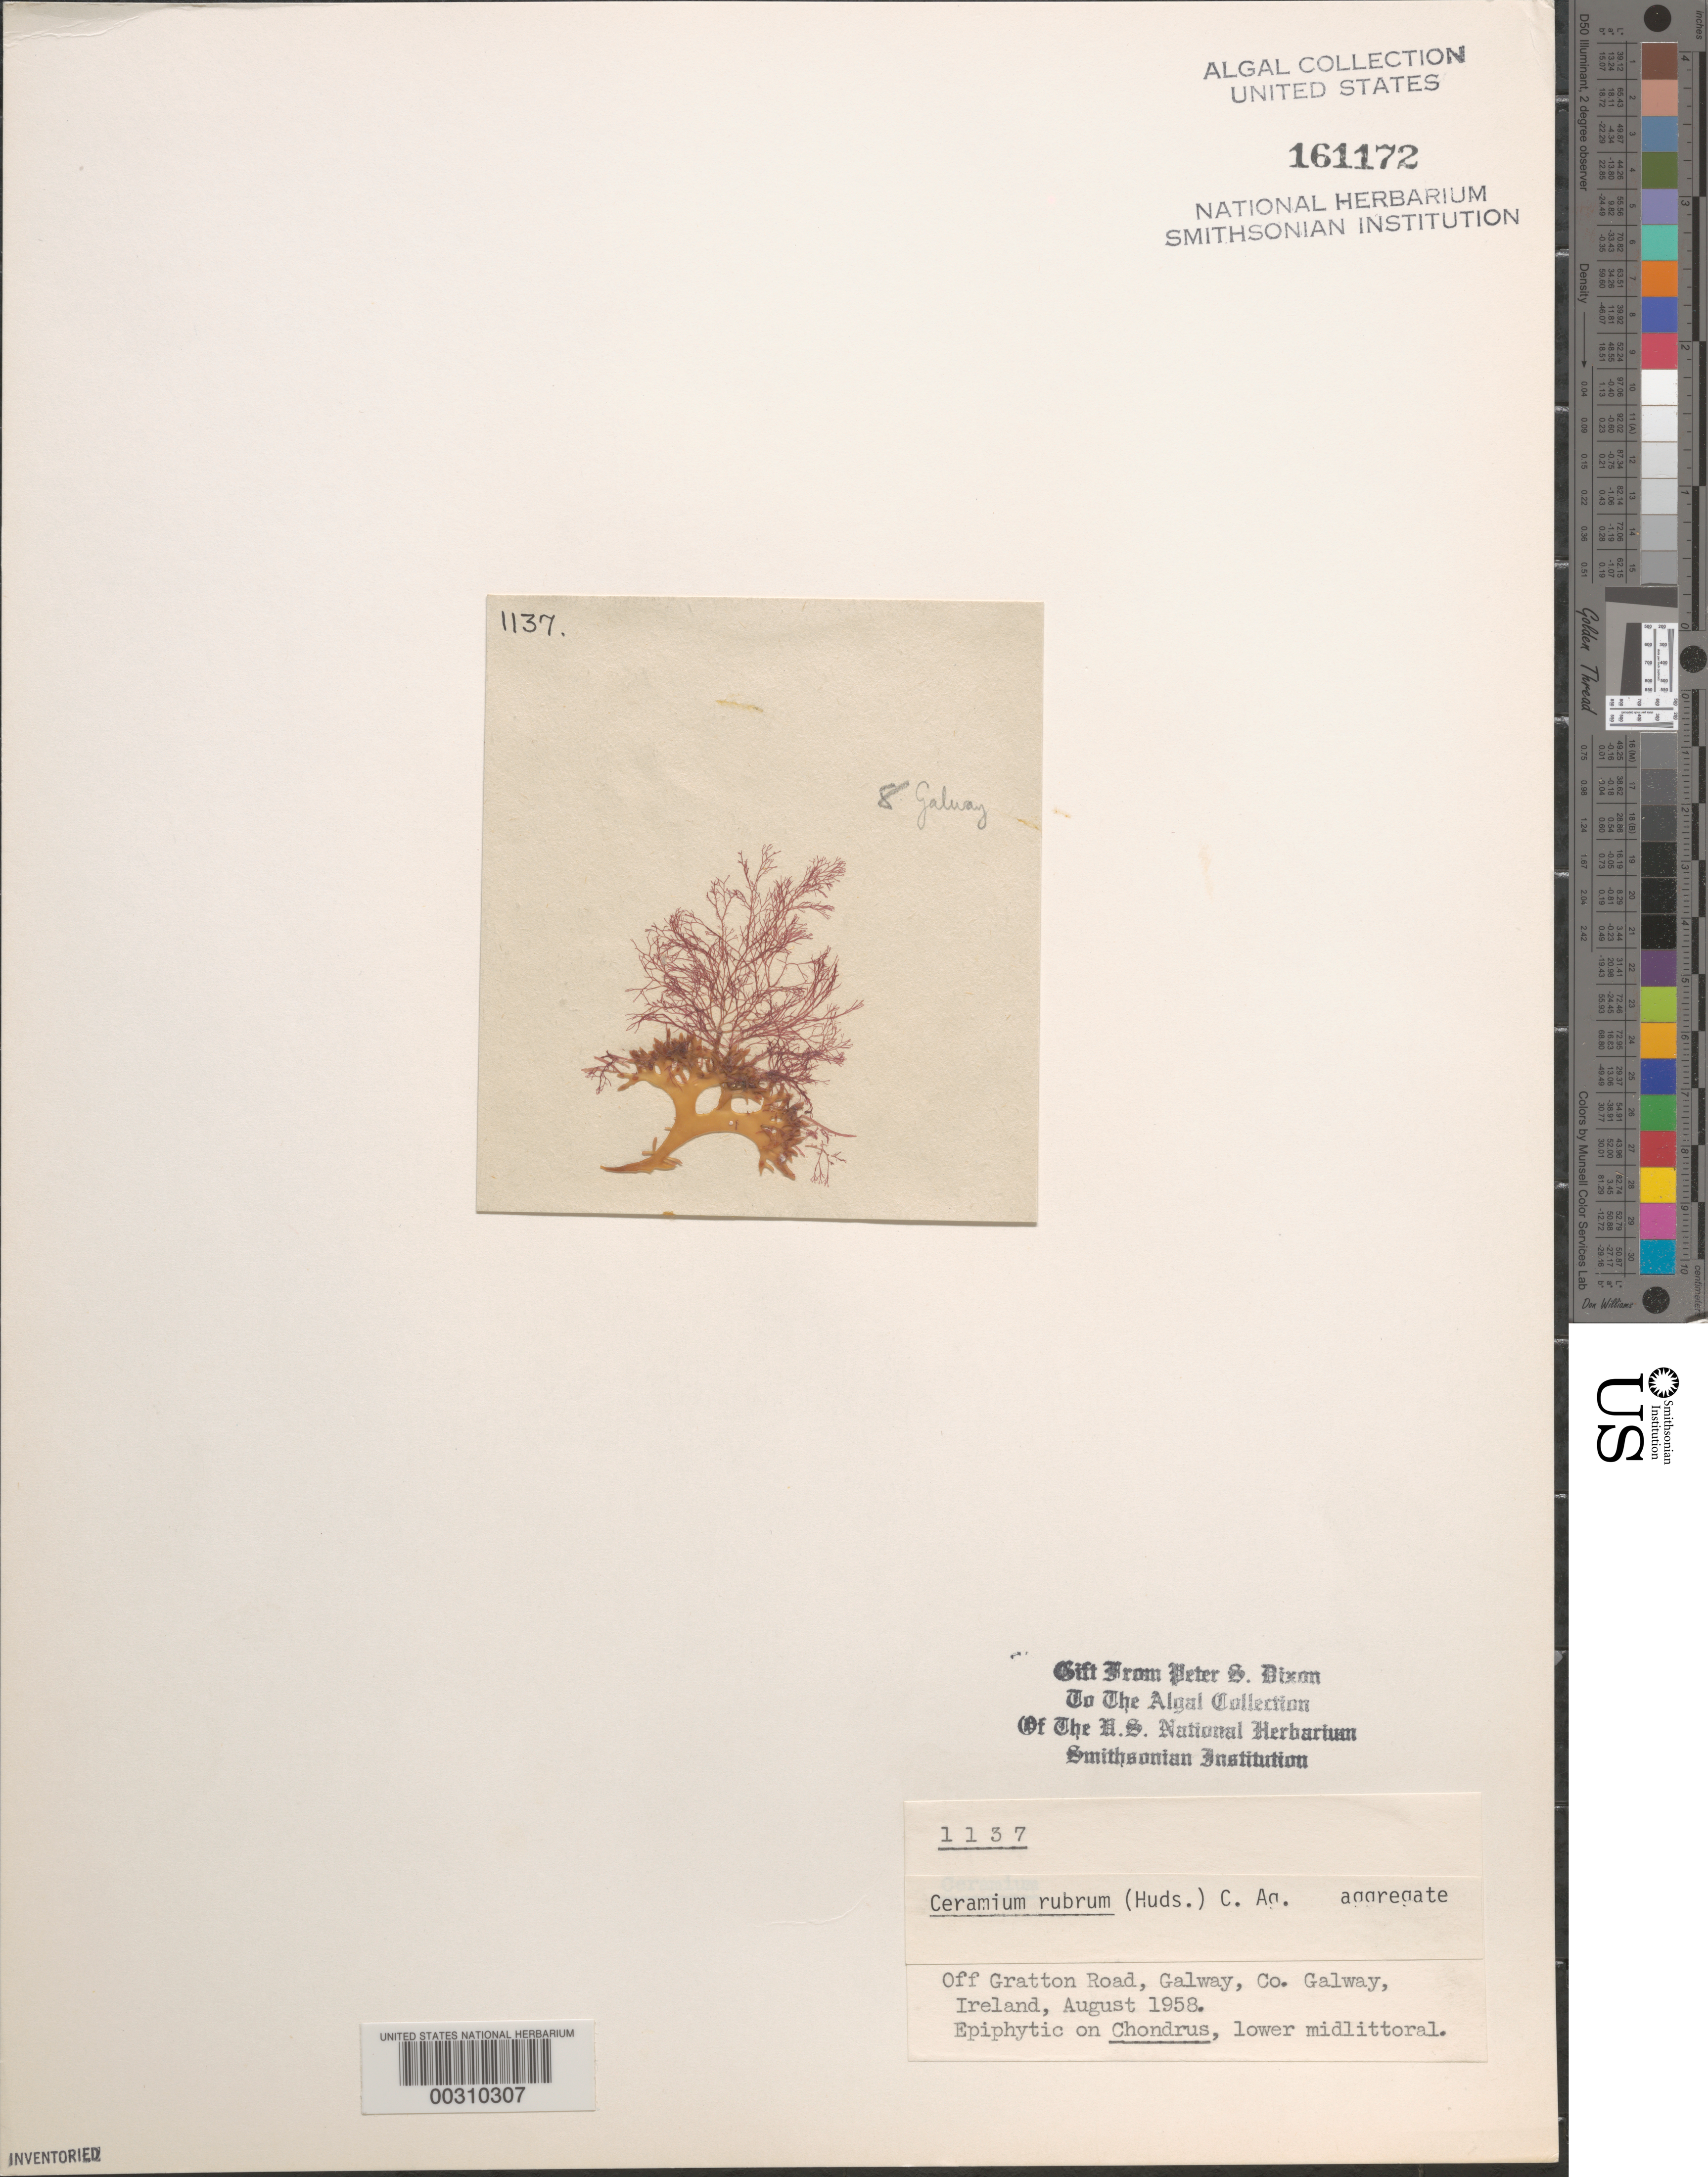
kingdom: Plantae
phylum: Rhodophyta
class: Florideophyceae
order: Ceramiales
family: Ceramiaceae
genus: Ceramium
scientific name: Ceramium rubrum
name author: C. Agardh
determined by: Dixon, P. S.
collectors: P. S. Dixon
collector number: PSD 1137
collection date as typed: Aug 1958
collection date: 1958-08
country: Ireland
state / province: Connaught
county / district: Galway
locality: Galway, off Gratton Road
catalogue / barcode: US 161172